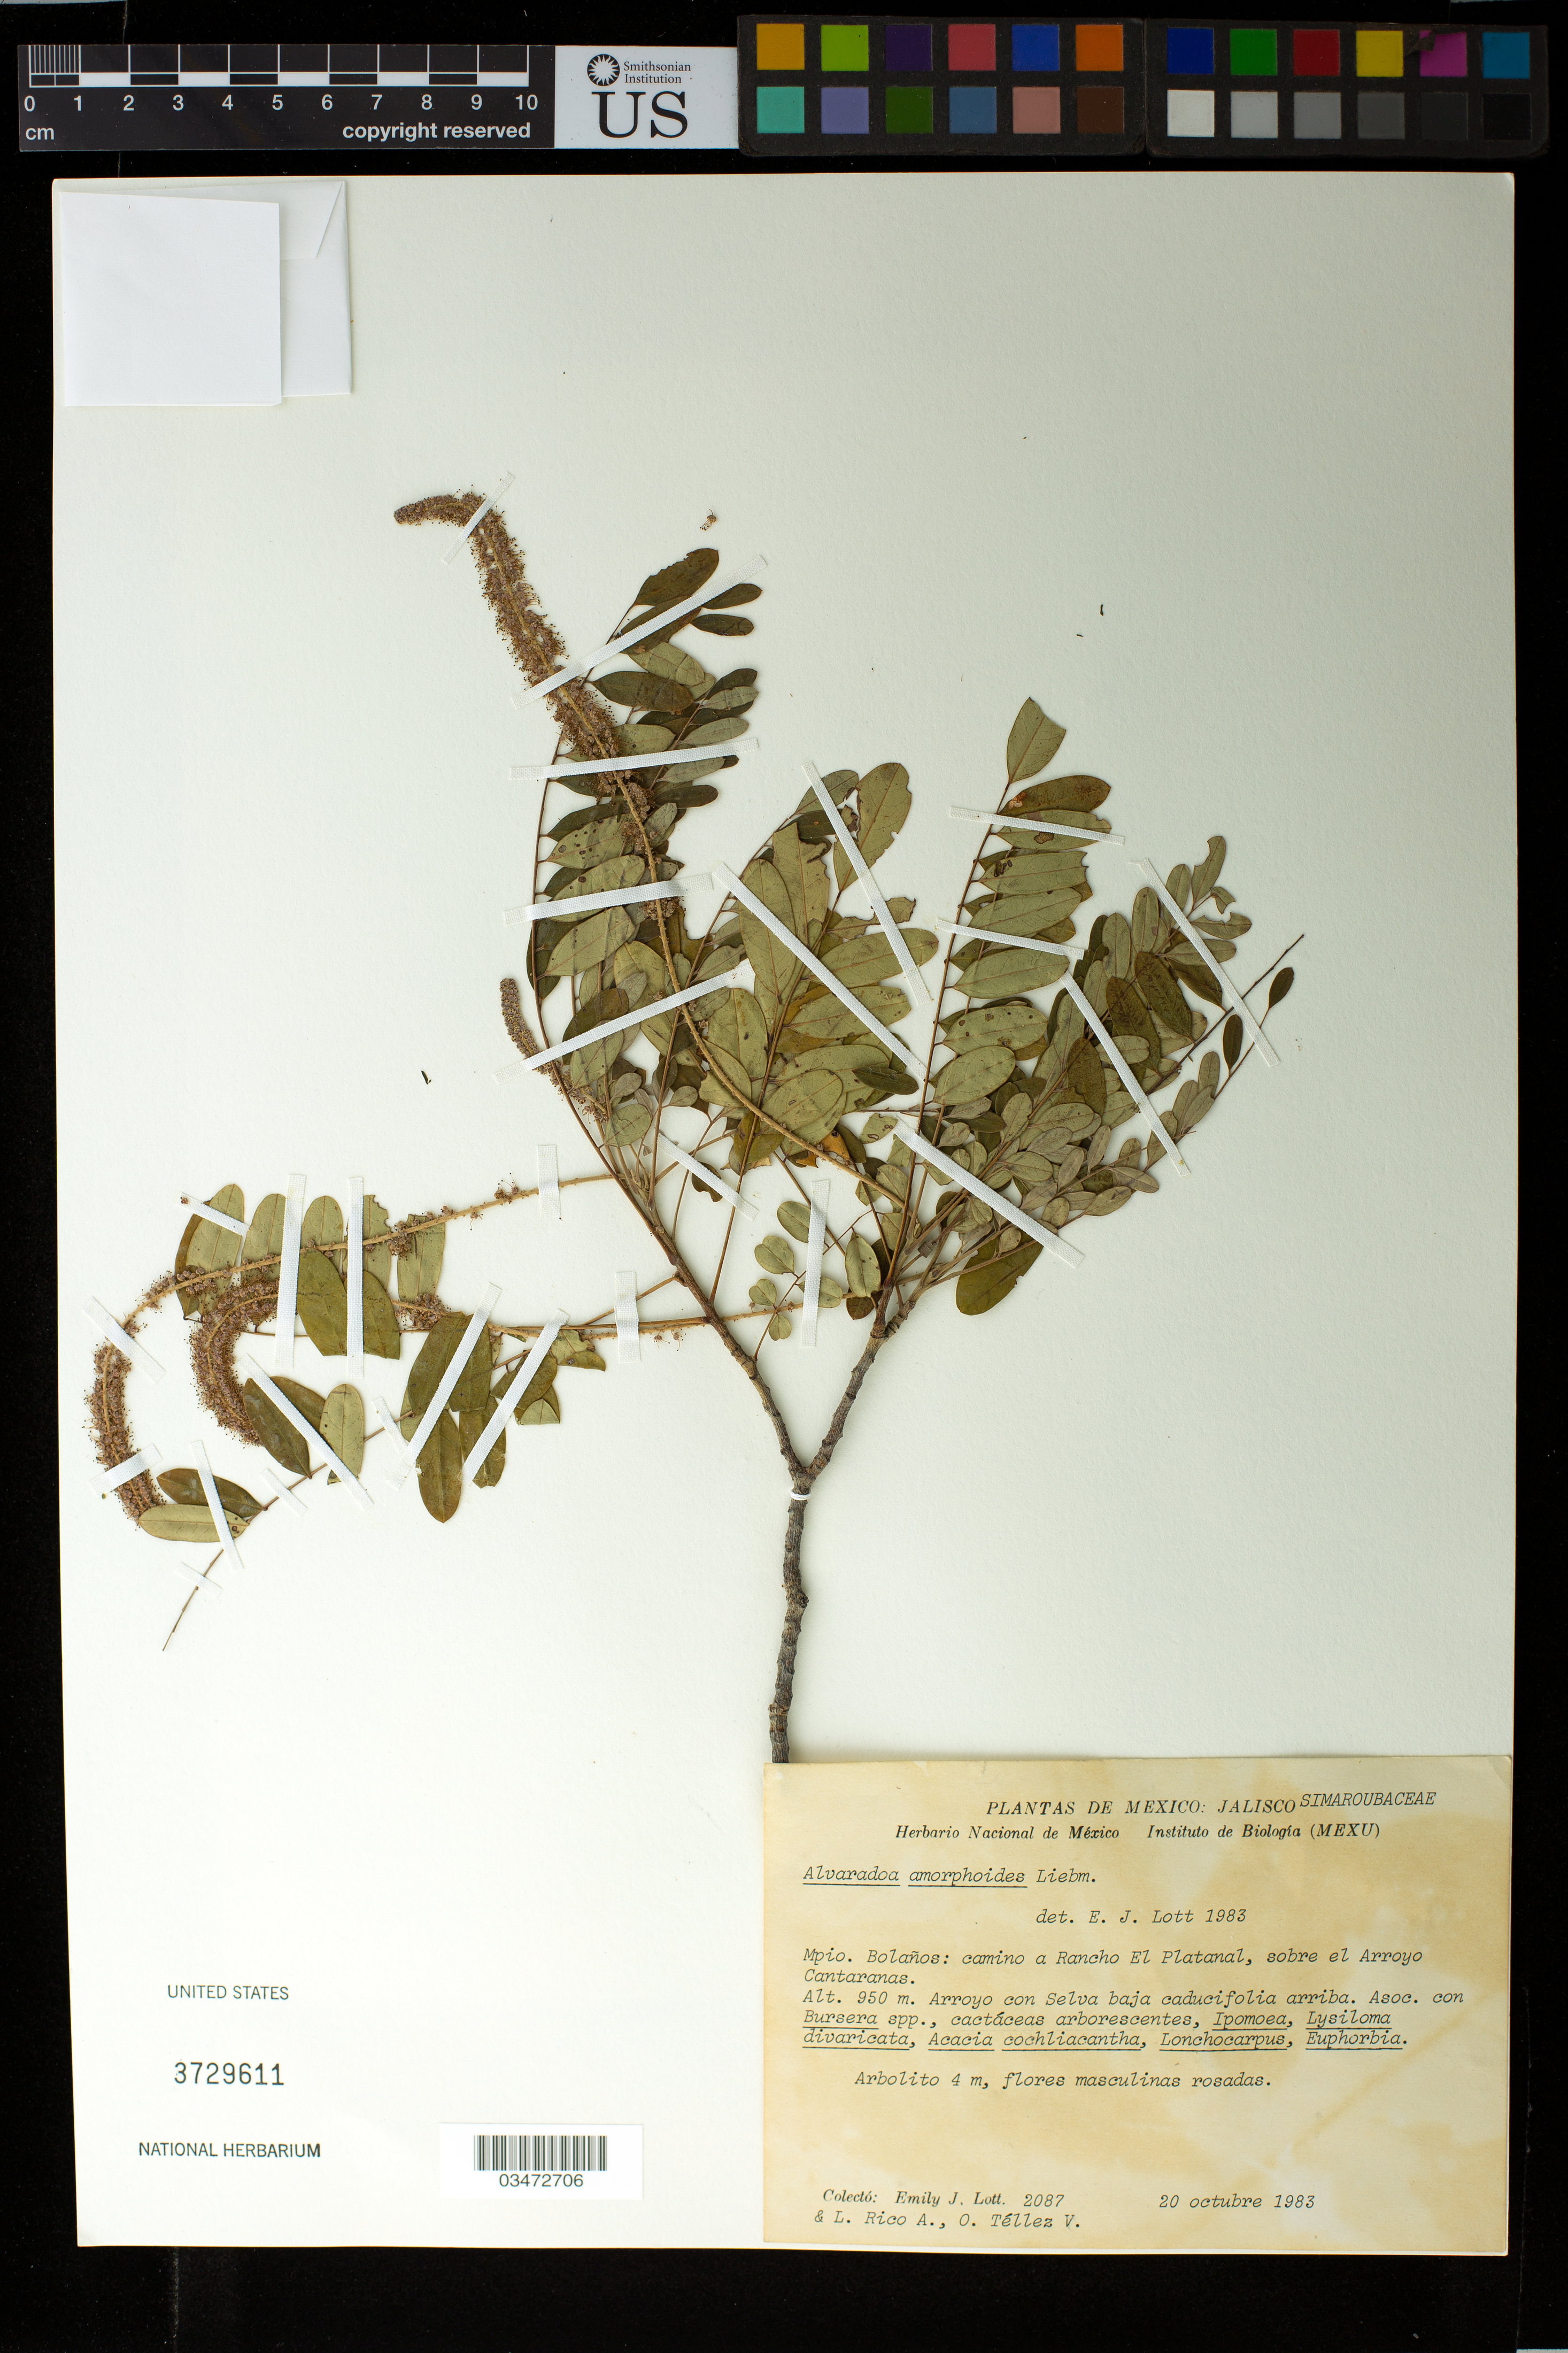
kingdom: Plantae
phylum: Tracheophyta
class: Magnoliopsida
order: Picramniales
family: Picramniaceae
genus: Alvaradoa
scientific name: Alvaradoa amorphoides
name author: Liebm.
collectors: M. Rico Arce & O. Téllez V.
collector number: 2087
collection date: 1983-10-20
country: Mexico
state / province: Jalisco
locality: Mpio. Bolanos: camino a Rancho El Platanal, sobre el Arrayo Cantaranas.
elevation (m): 950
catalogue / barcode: US 3729611